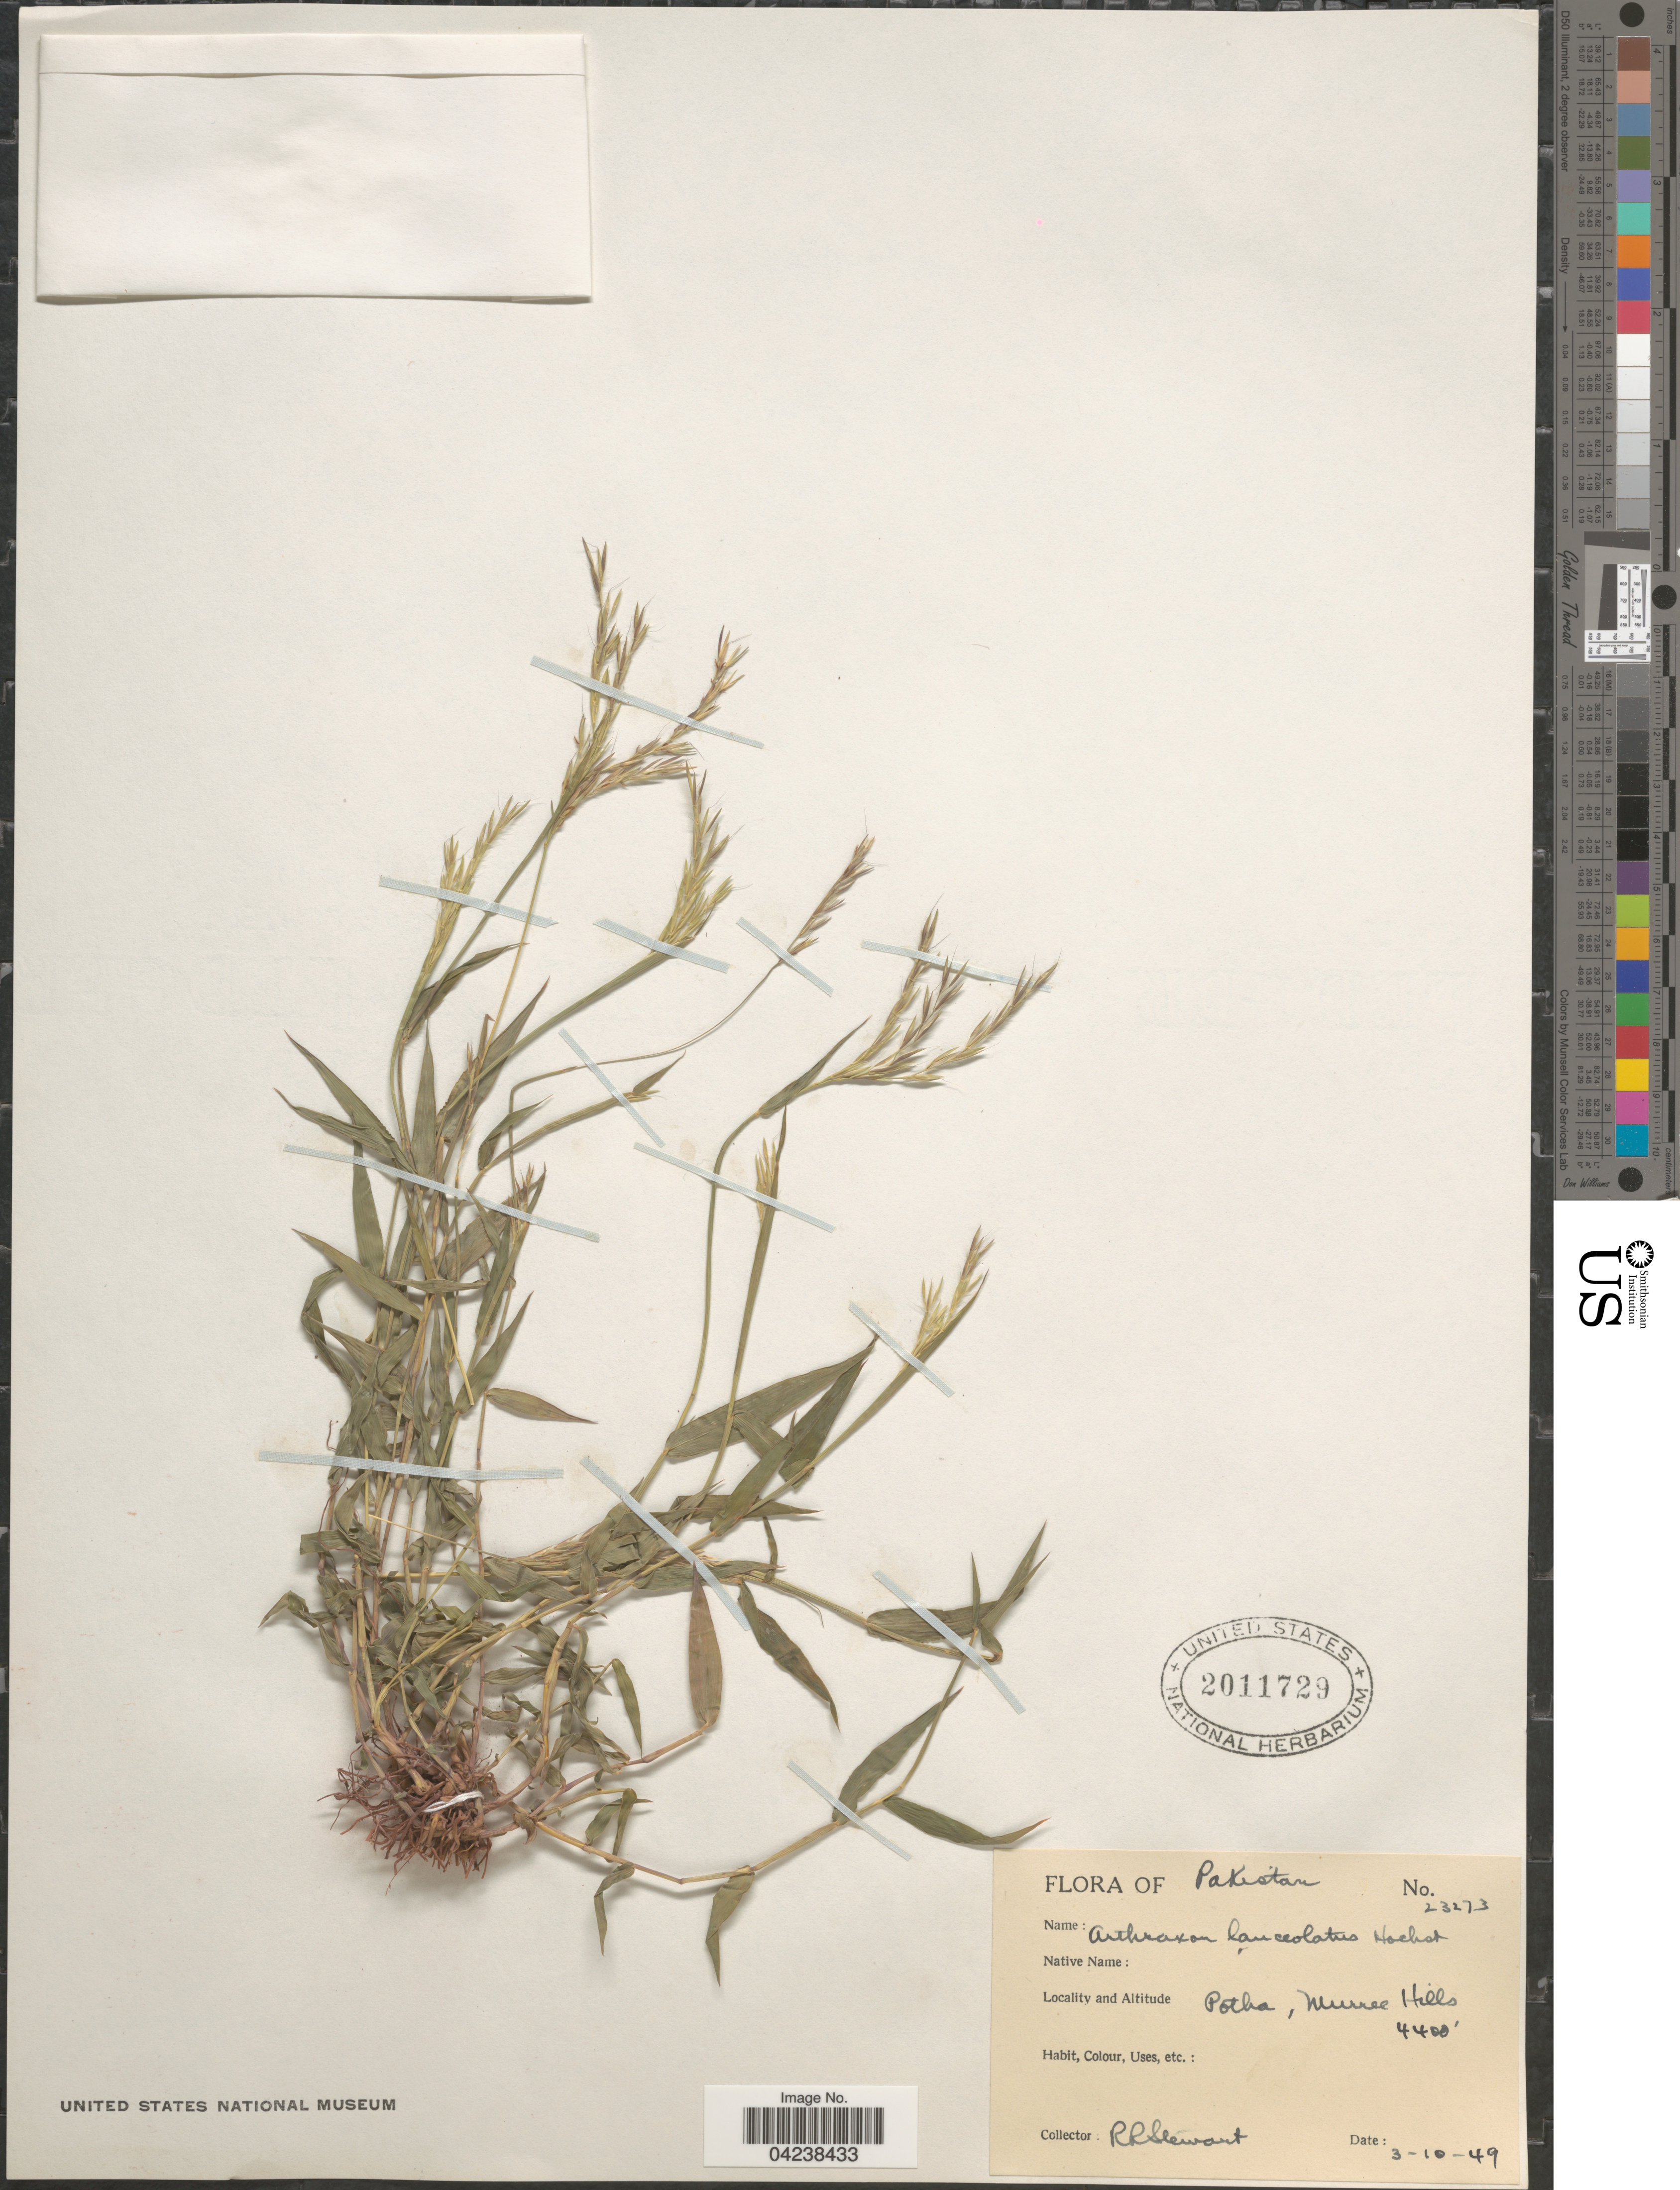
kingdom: Plantae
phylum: Tracheophyta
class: Liliopsida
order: Poales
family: Poaceae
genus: Arthraxon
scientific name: Arthraxon lanceolatus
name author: (Roxb.) Hochst.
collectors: R. Stewart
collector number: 23273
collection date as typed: Transcribed d/m/y: 3/10/49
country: Pakistan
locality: Potha, Murree Hills.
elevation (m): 1341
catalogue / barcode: US 2011729